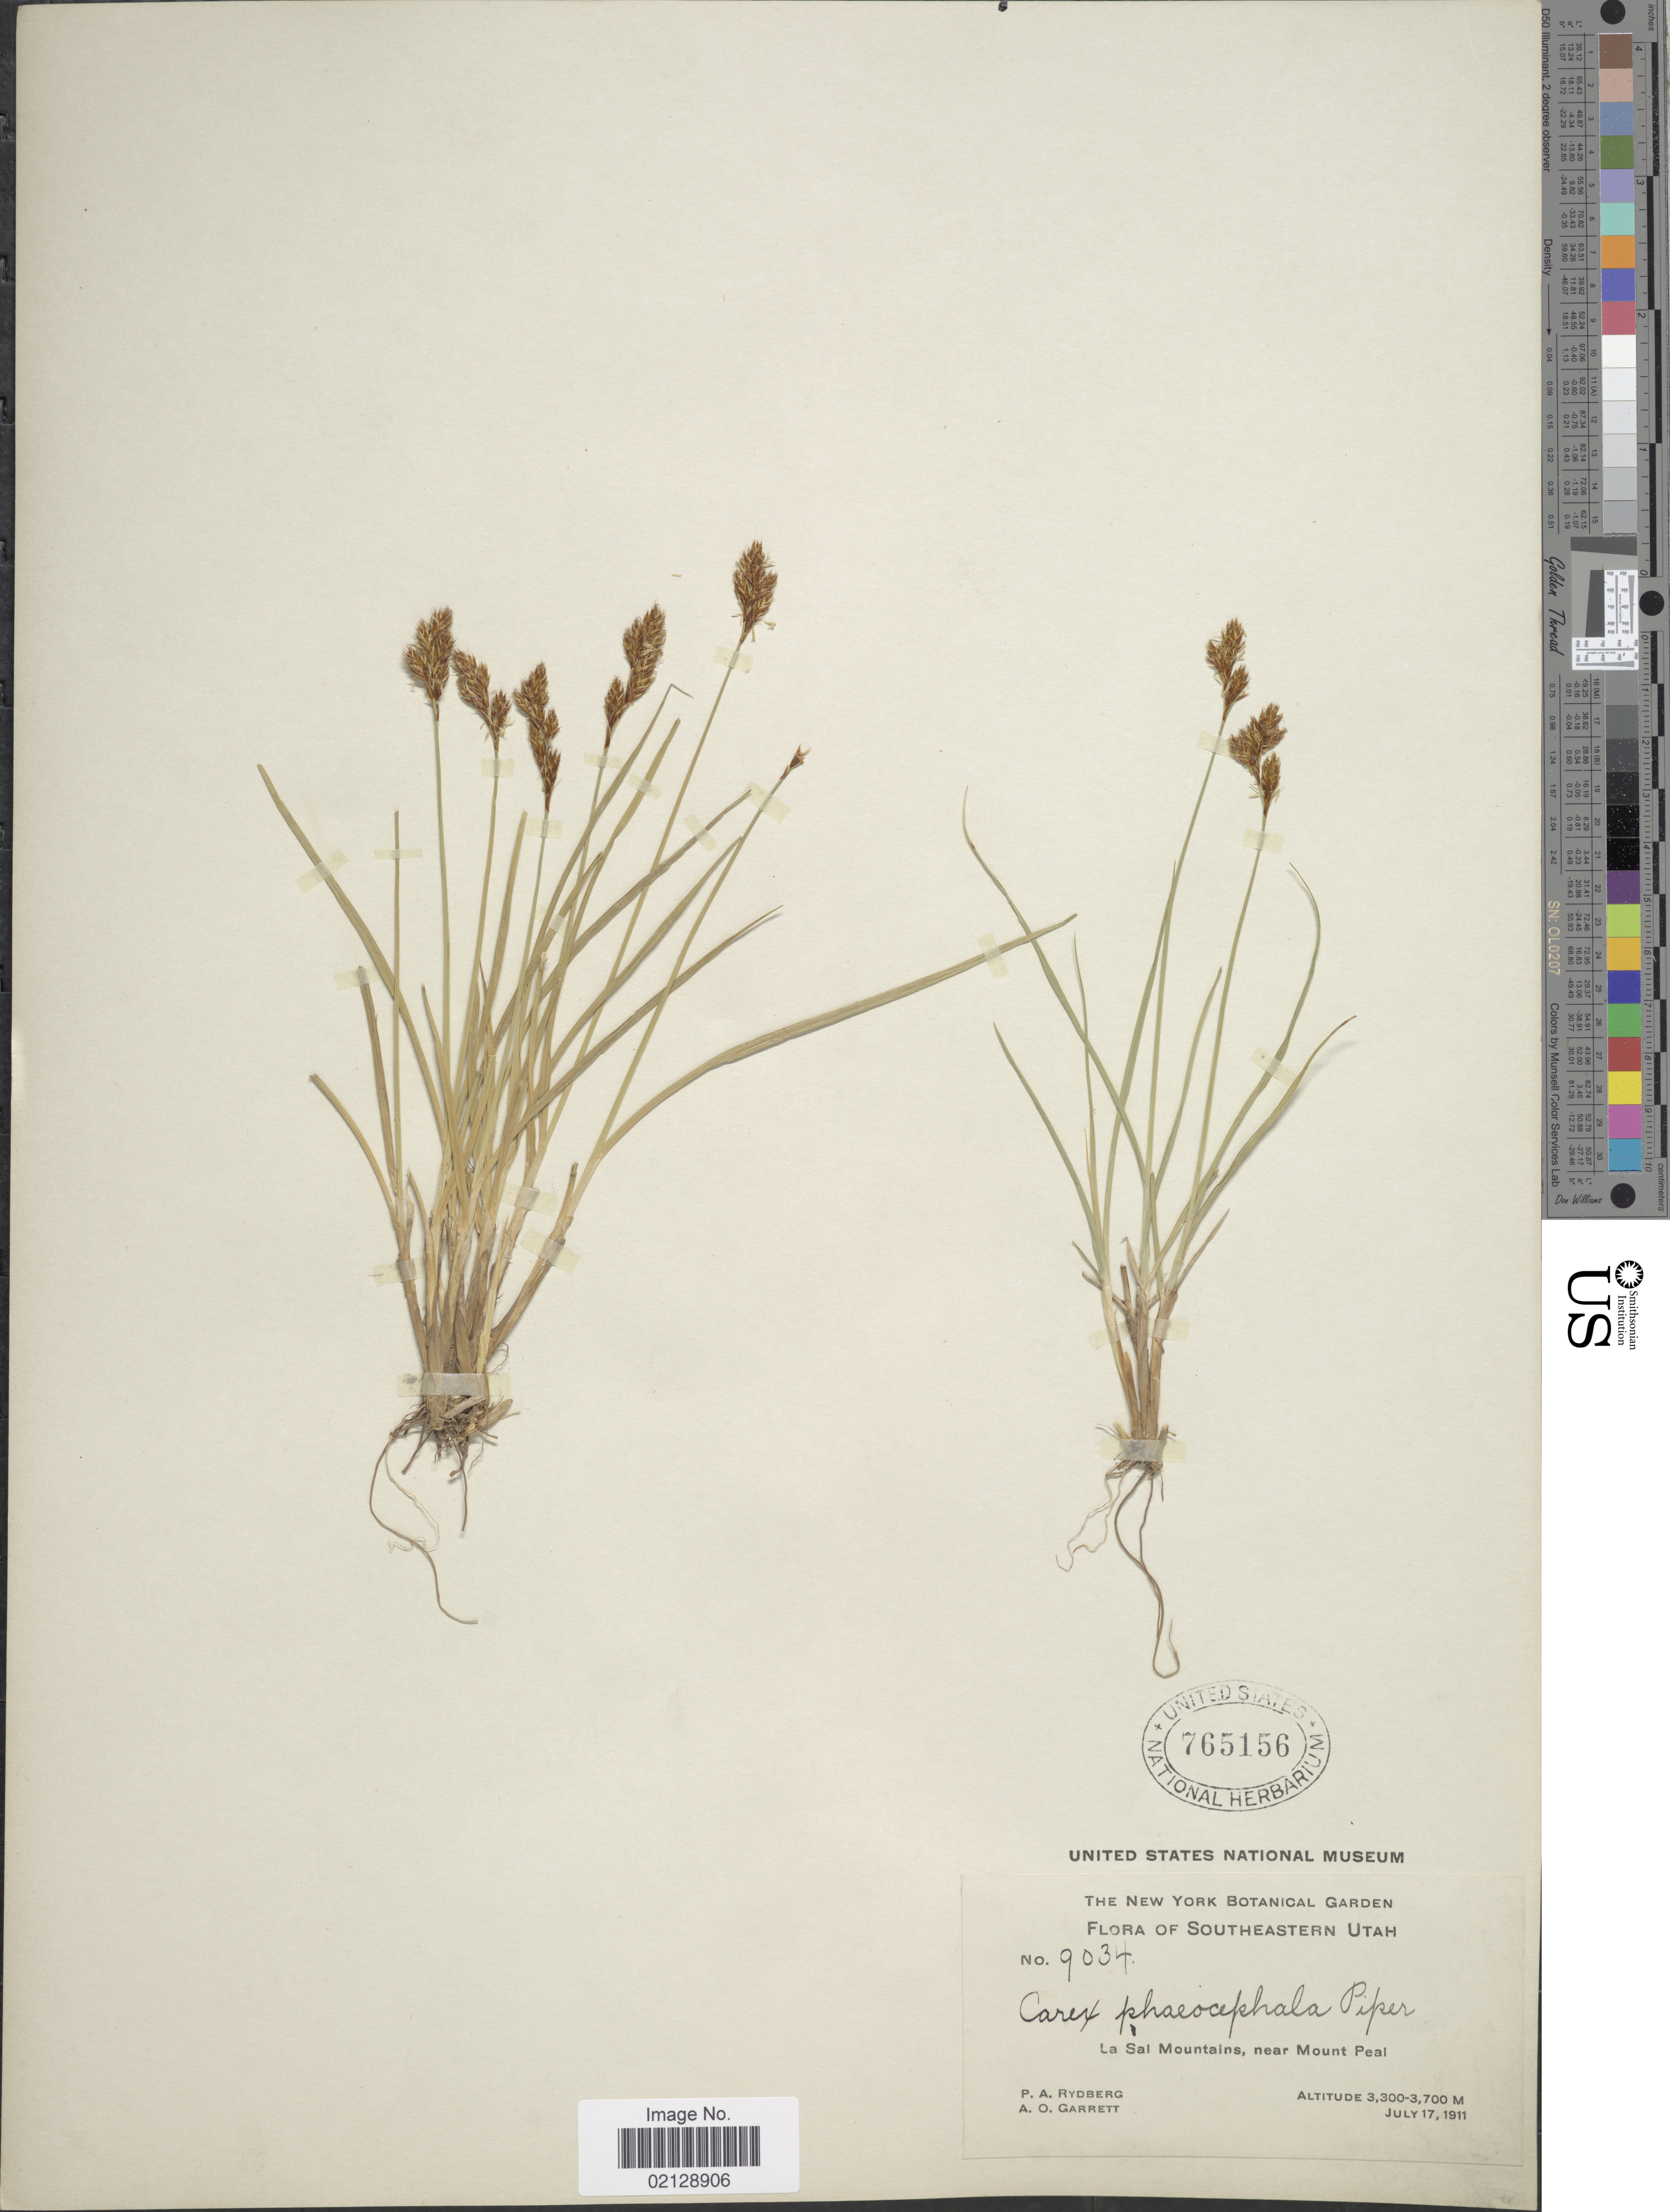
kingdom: Plantae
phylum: Tracheophyta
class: Liliopsida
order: Poales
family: Cyperaceae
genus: Carex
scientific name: Carex phaeocephala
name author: Piper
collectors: P. A. Rydberg & A. O. Garrett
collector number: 9034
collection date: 1911-07-17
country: United States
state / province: Utah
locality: Southeastern Utah, La Sal Mountains, near Mount Peal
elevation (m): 3300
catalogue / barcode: US 765156